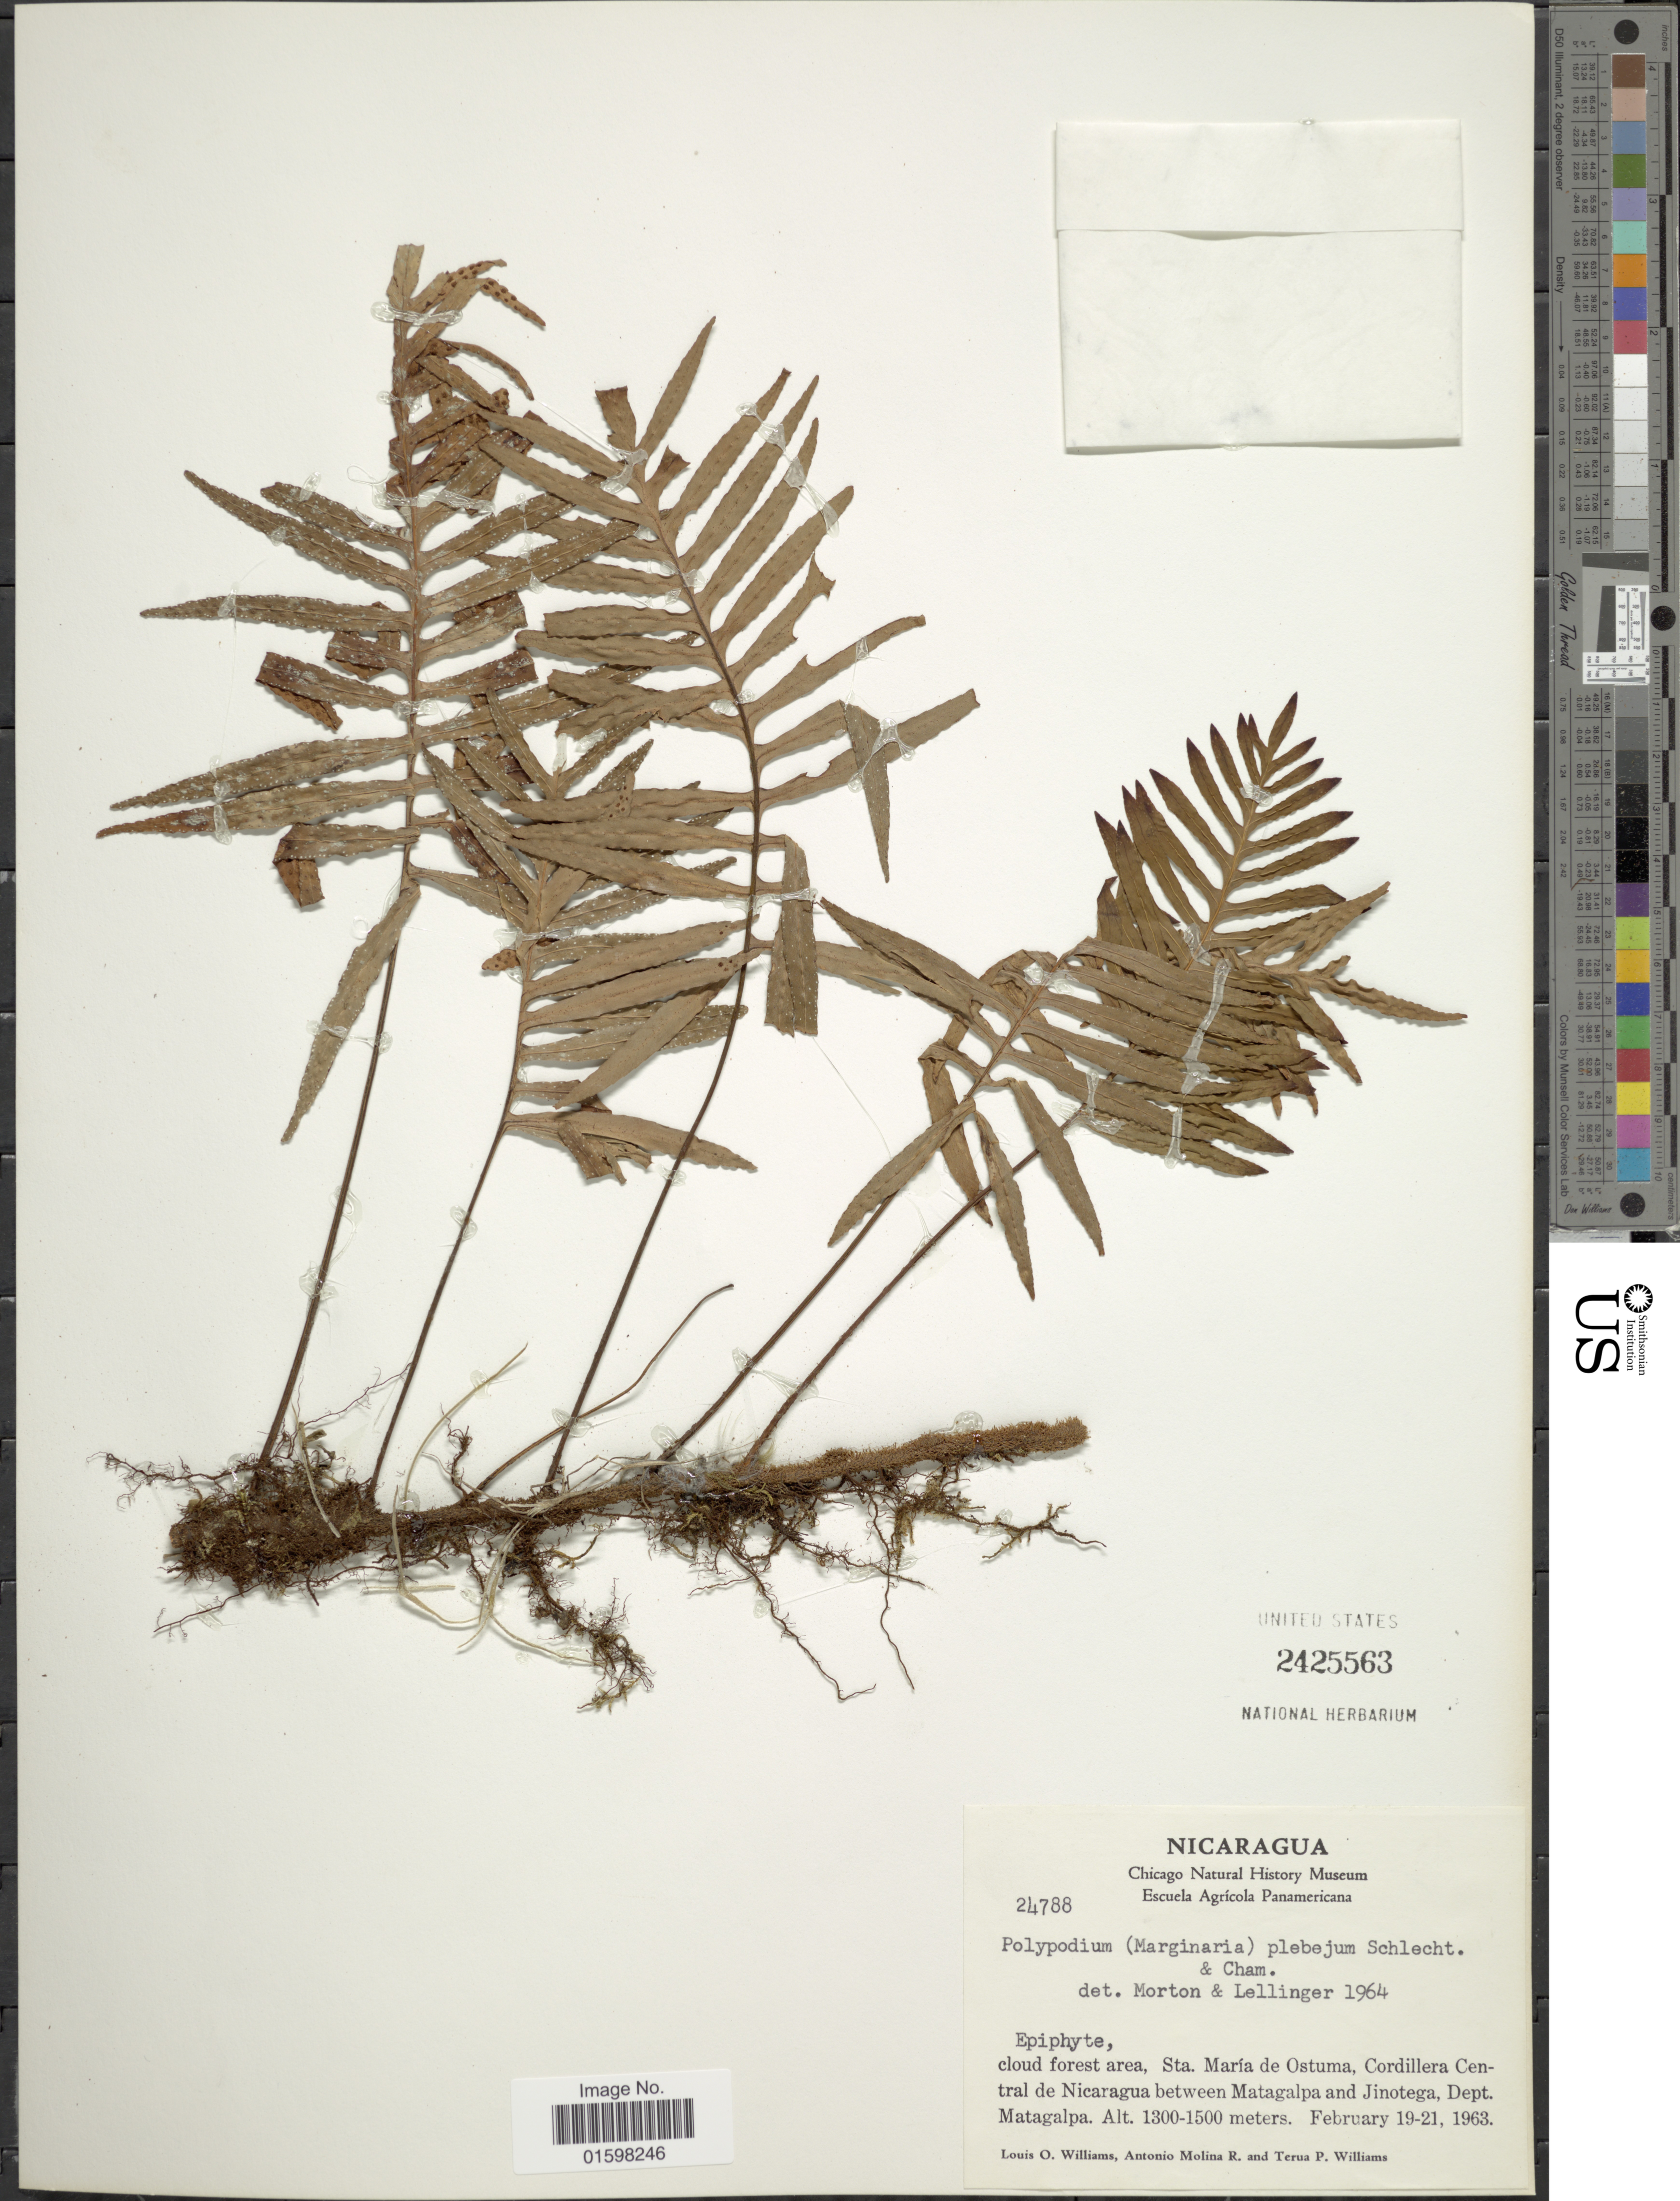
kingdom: Plantae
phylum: Tracheophyta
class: Polypodiopsida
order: Polypodiales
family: Polypodiaceae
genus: Pleopeltis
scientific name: Pleopeltis plebeia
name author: (Schltdl. ex Cham.) A.R. Sm. & Tejero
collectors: L. O. Williams, A. Molina & T. P. Williams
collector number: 24788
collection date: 1963-02-19/1963-02-21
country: Nicaragua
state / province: Matagalpa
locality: Sta, Maria de Ostuma, Cordillera Central de Nicaragua between Matagalpa and Jinotega. Dept. Matagalpa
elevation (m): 1300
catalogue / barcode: US 2425563